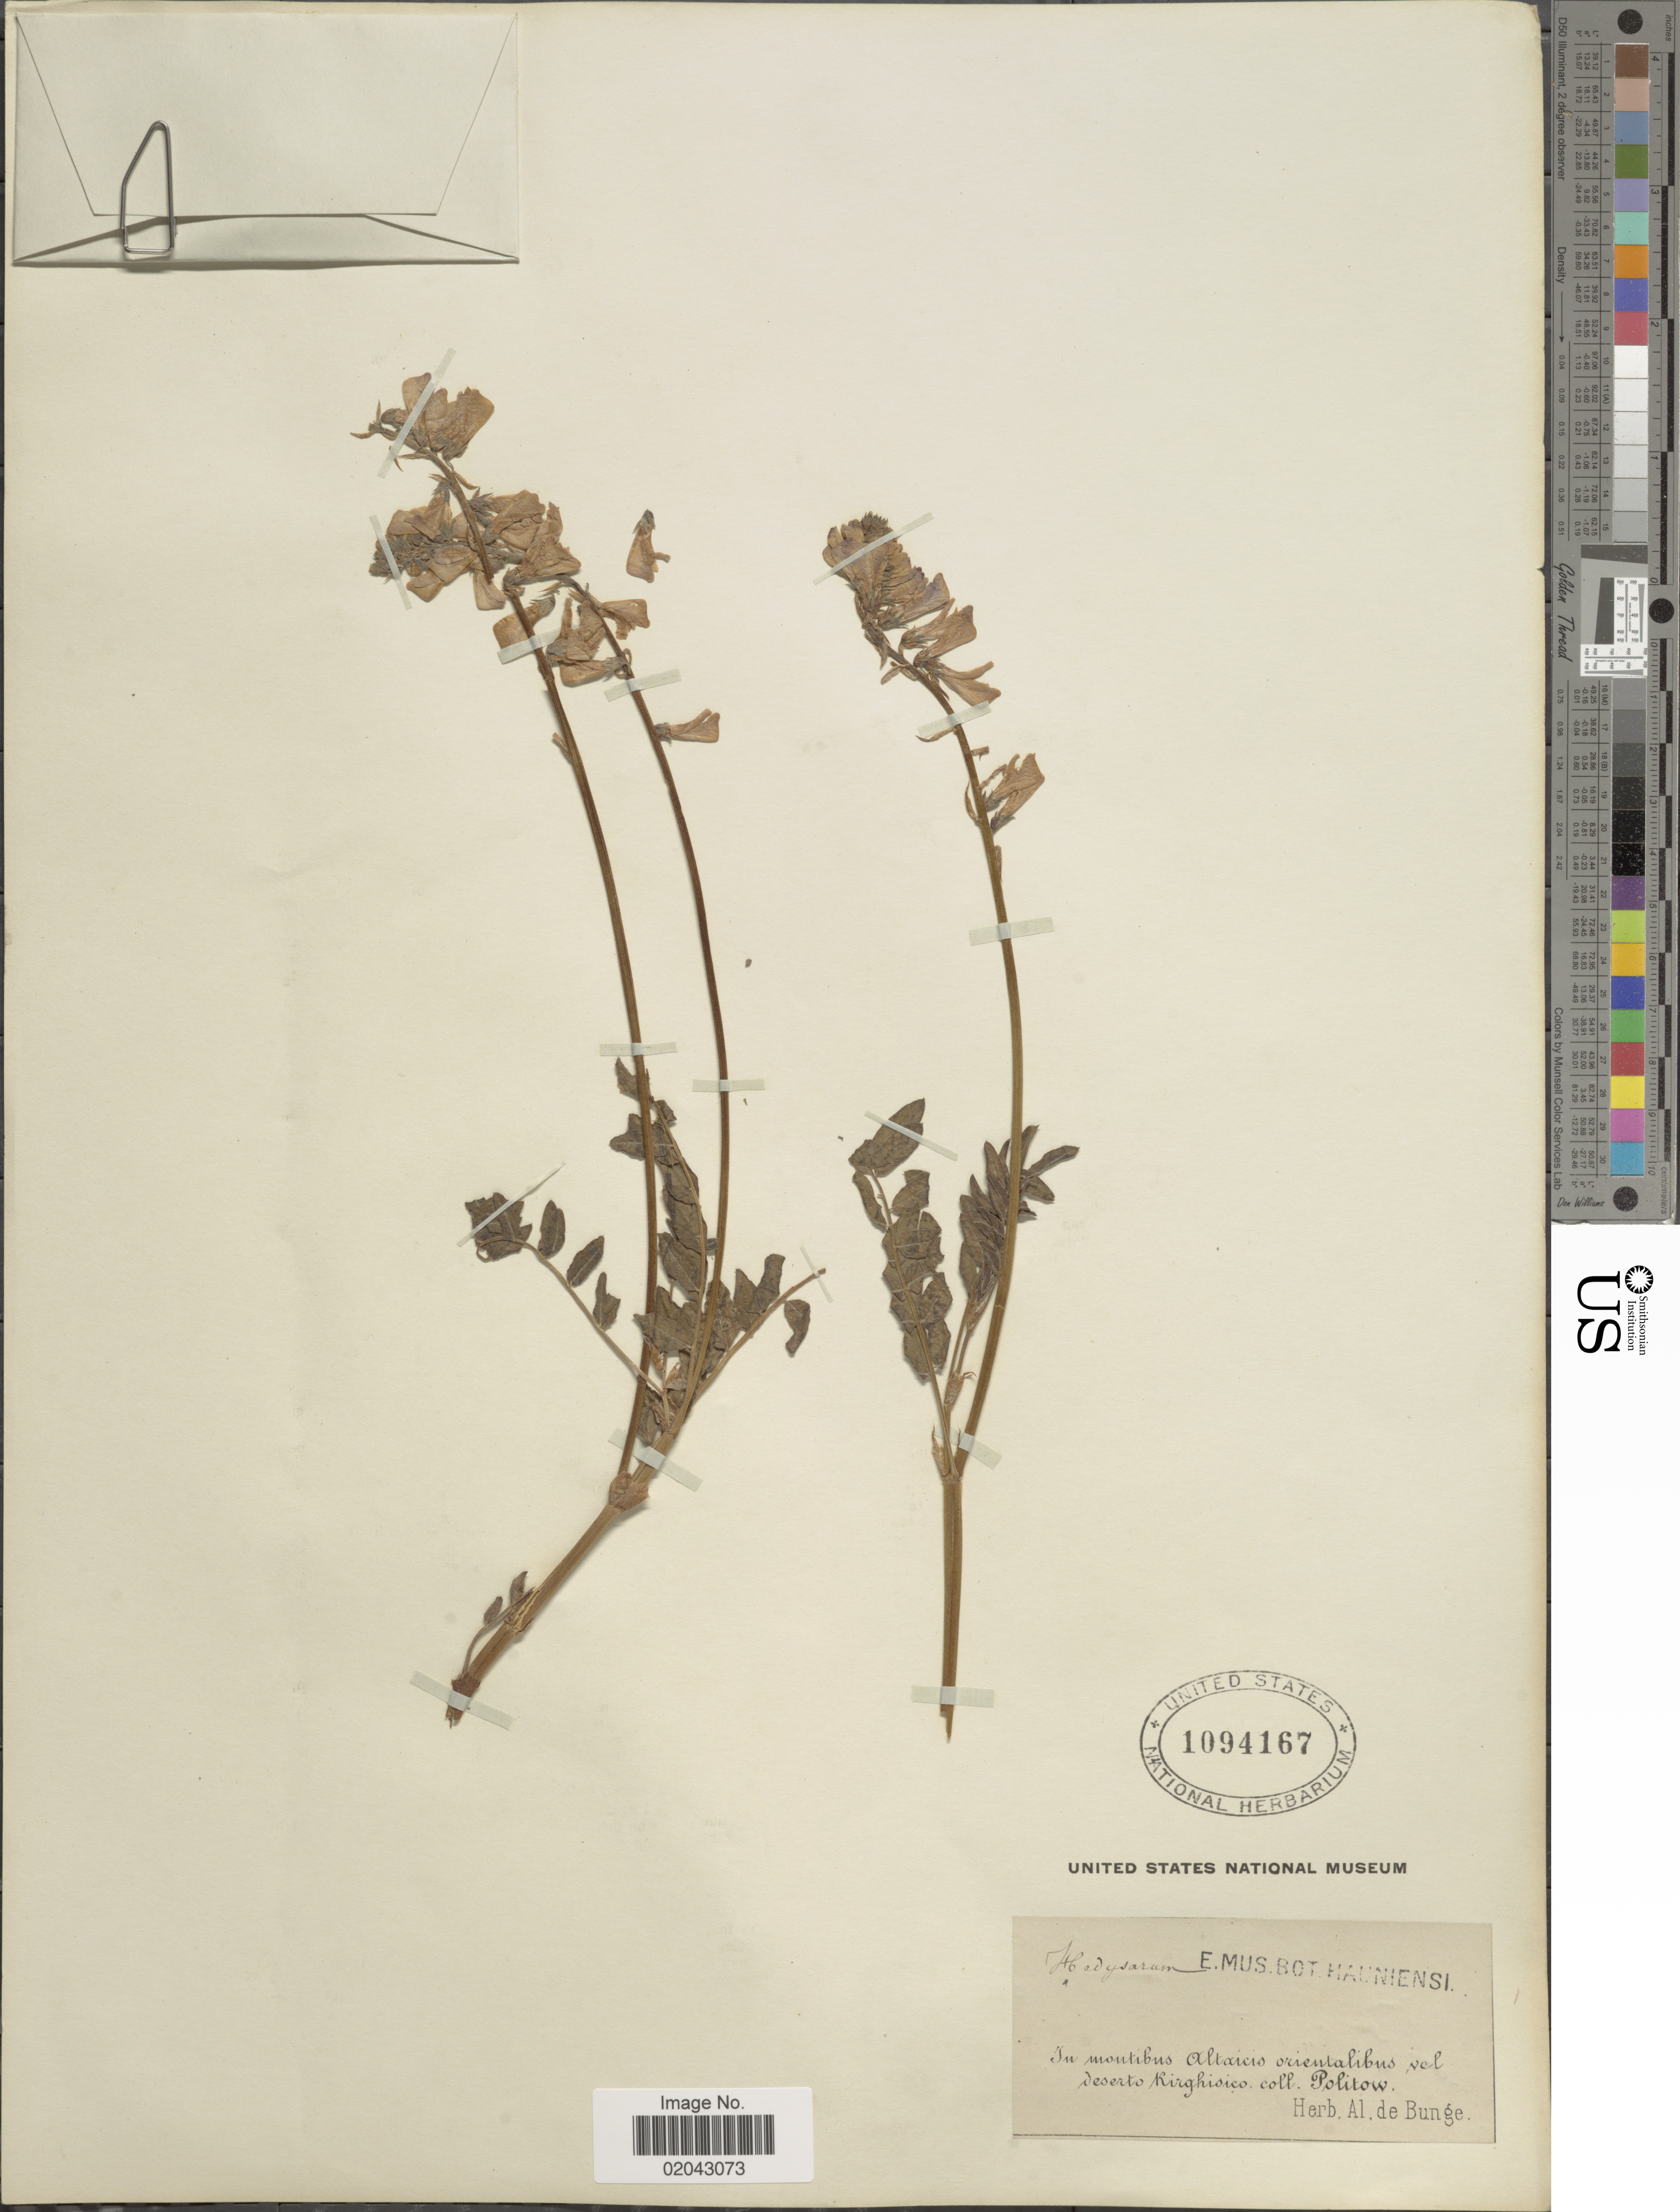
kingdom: Plantae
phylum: Tracheophyta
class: Magnoliopsida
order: Fabales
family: Fabaceae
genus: Hedysarum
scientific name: Hedysarum sp.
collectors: -. Politow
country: Kyrgyzstan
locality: In montibus Altaicis orientalibus, vel deserto Kirghisico.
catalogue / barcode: US 1094167